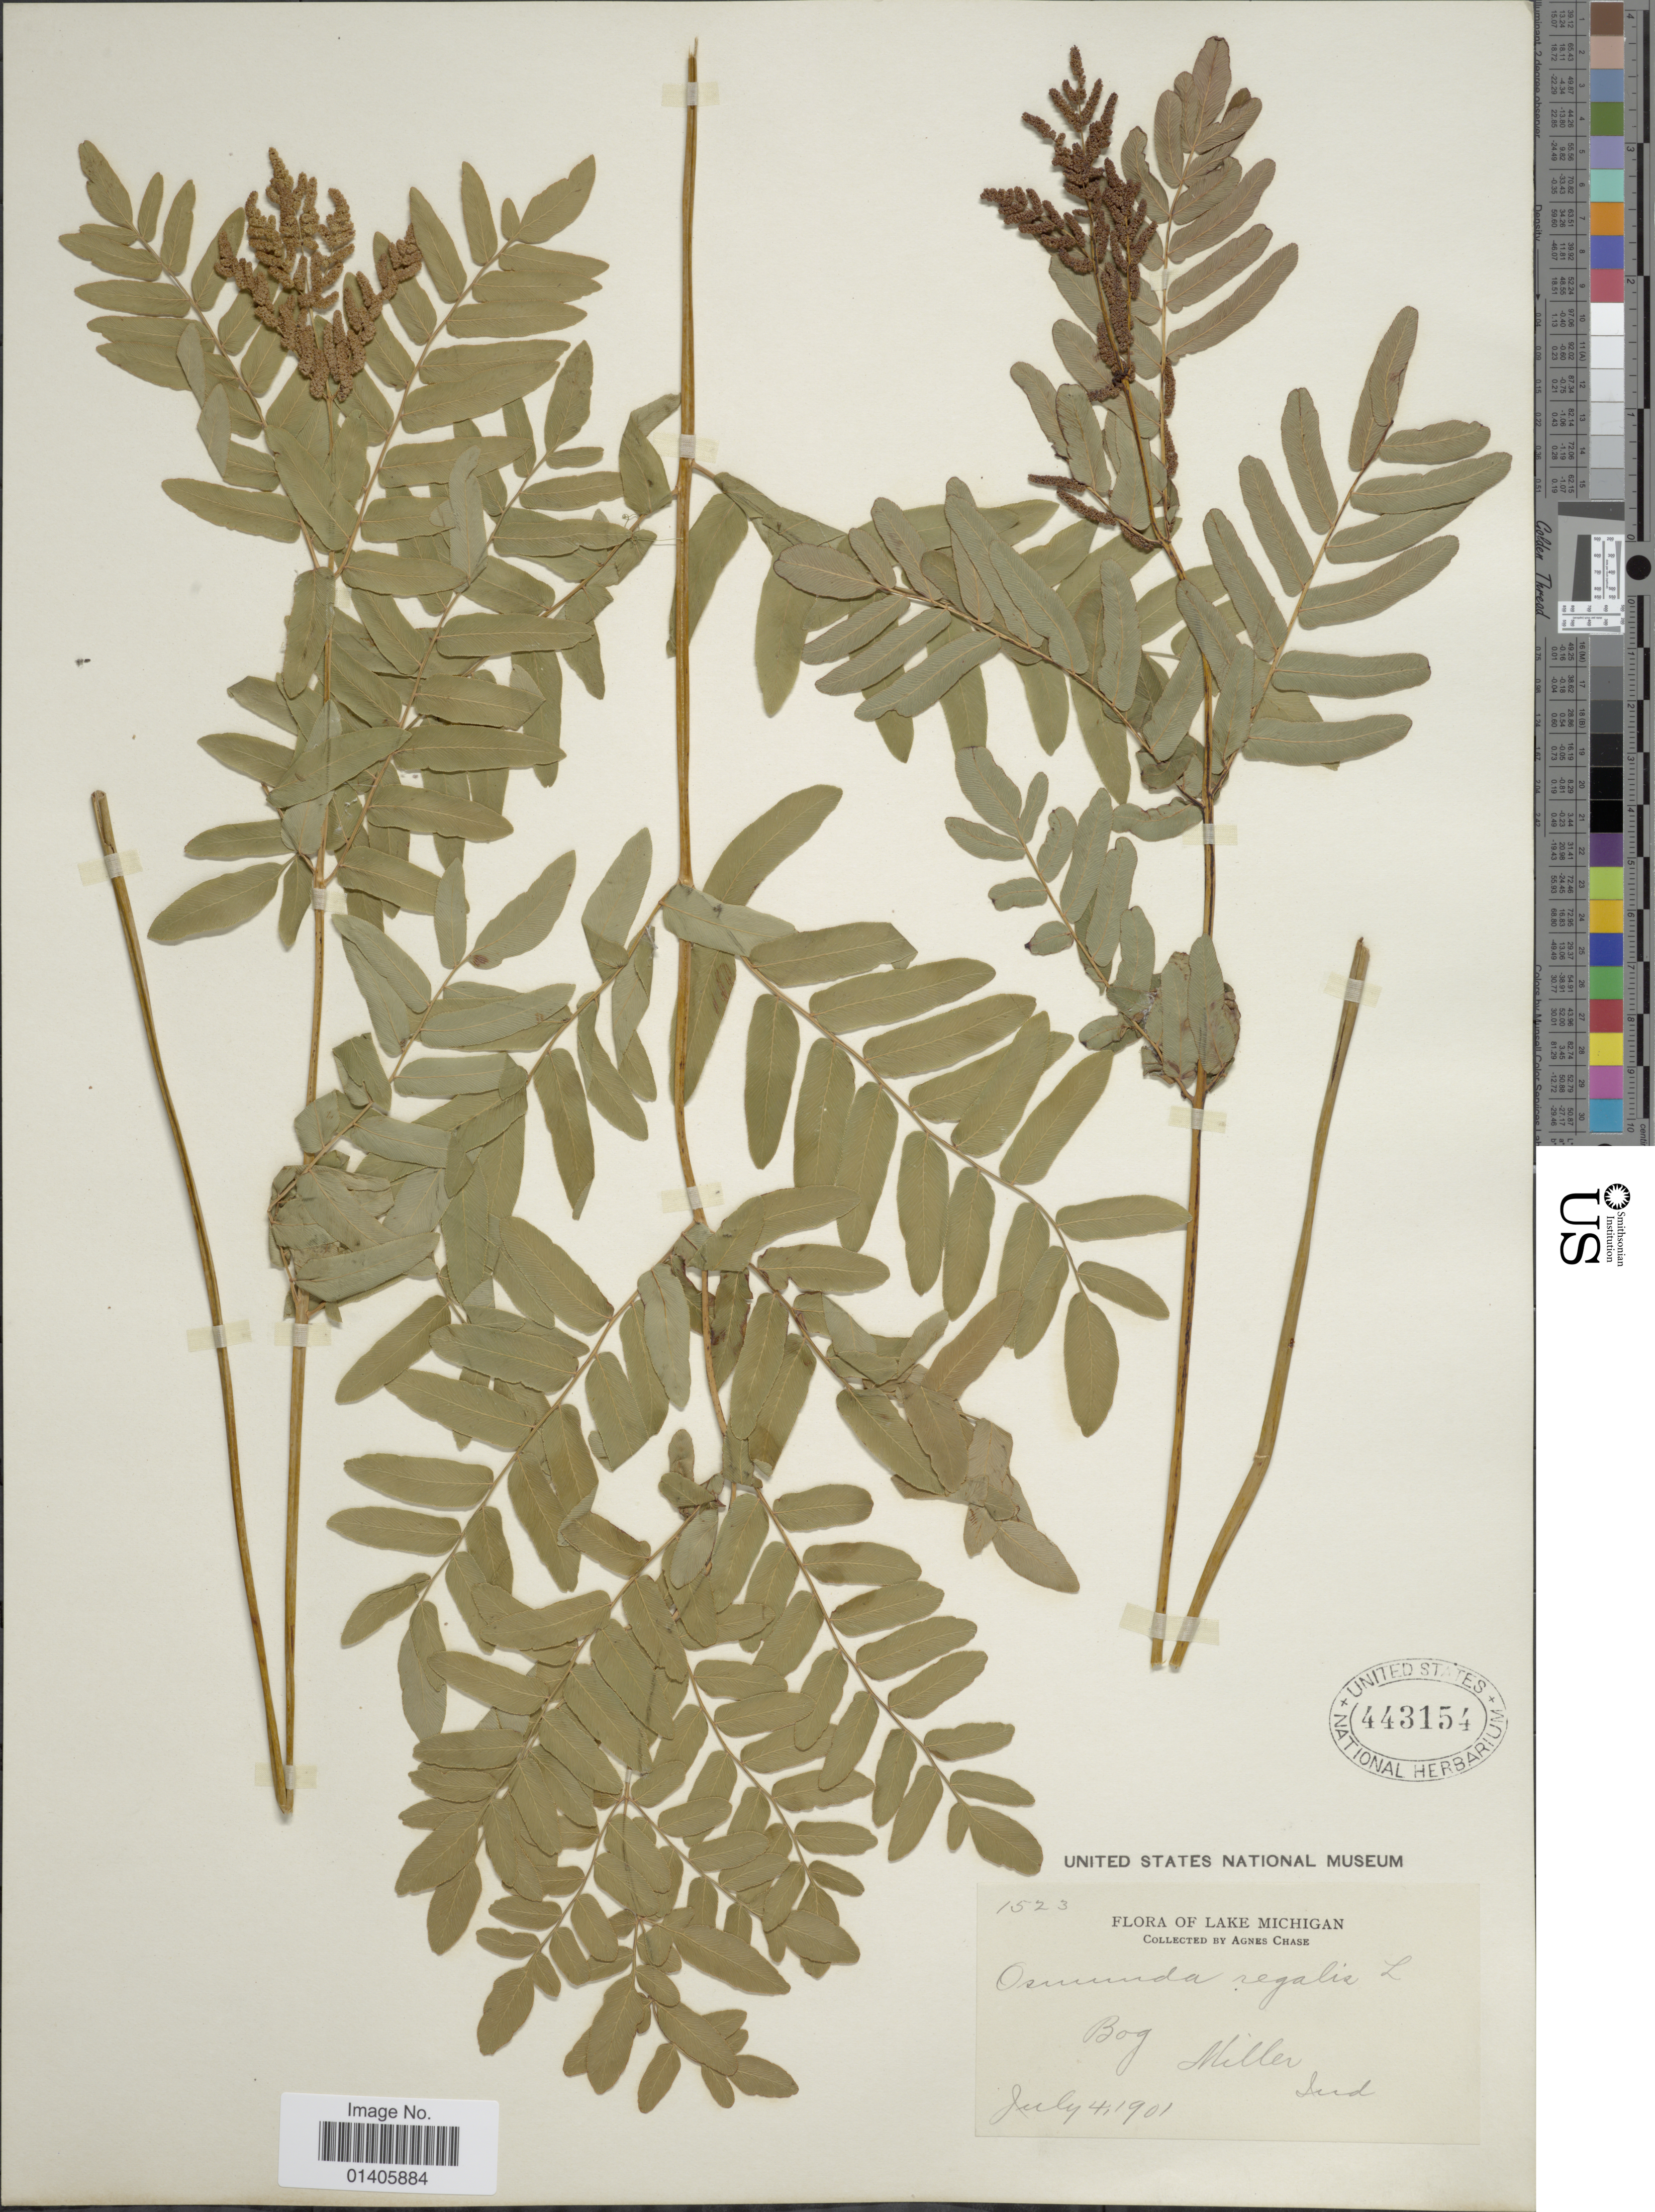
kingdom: Plantae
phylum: Tracheophyta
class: Polypodiopsida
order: Osmundales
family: Osmundaceae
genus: Osmunda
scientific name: Osmunda regalis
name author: L.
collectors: A. Chase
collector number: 1523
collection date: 1901-07-04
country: United States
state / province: Indiana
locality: Lake Michigan, Bog Miller Ind.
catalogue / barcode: US 443154